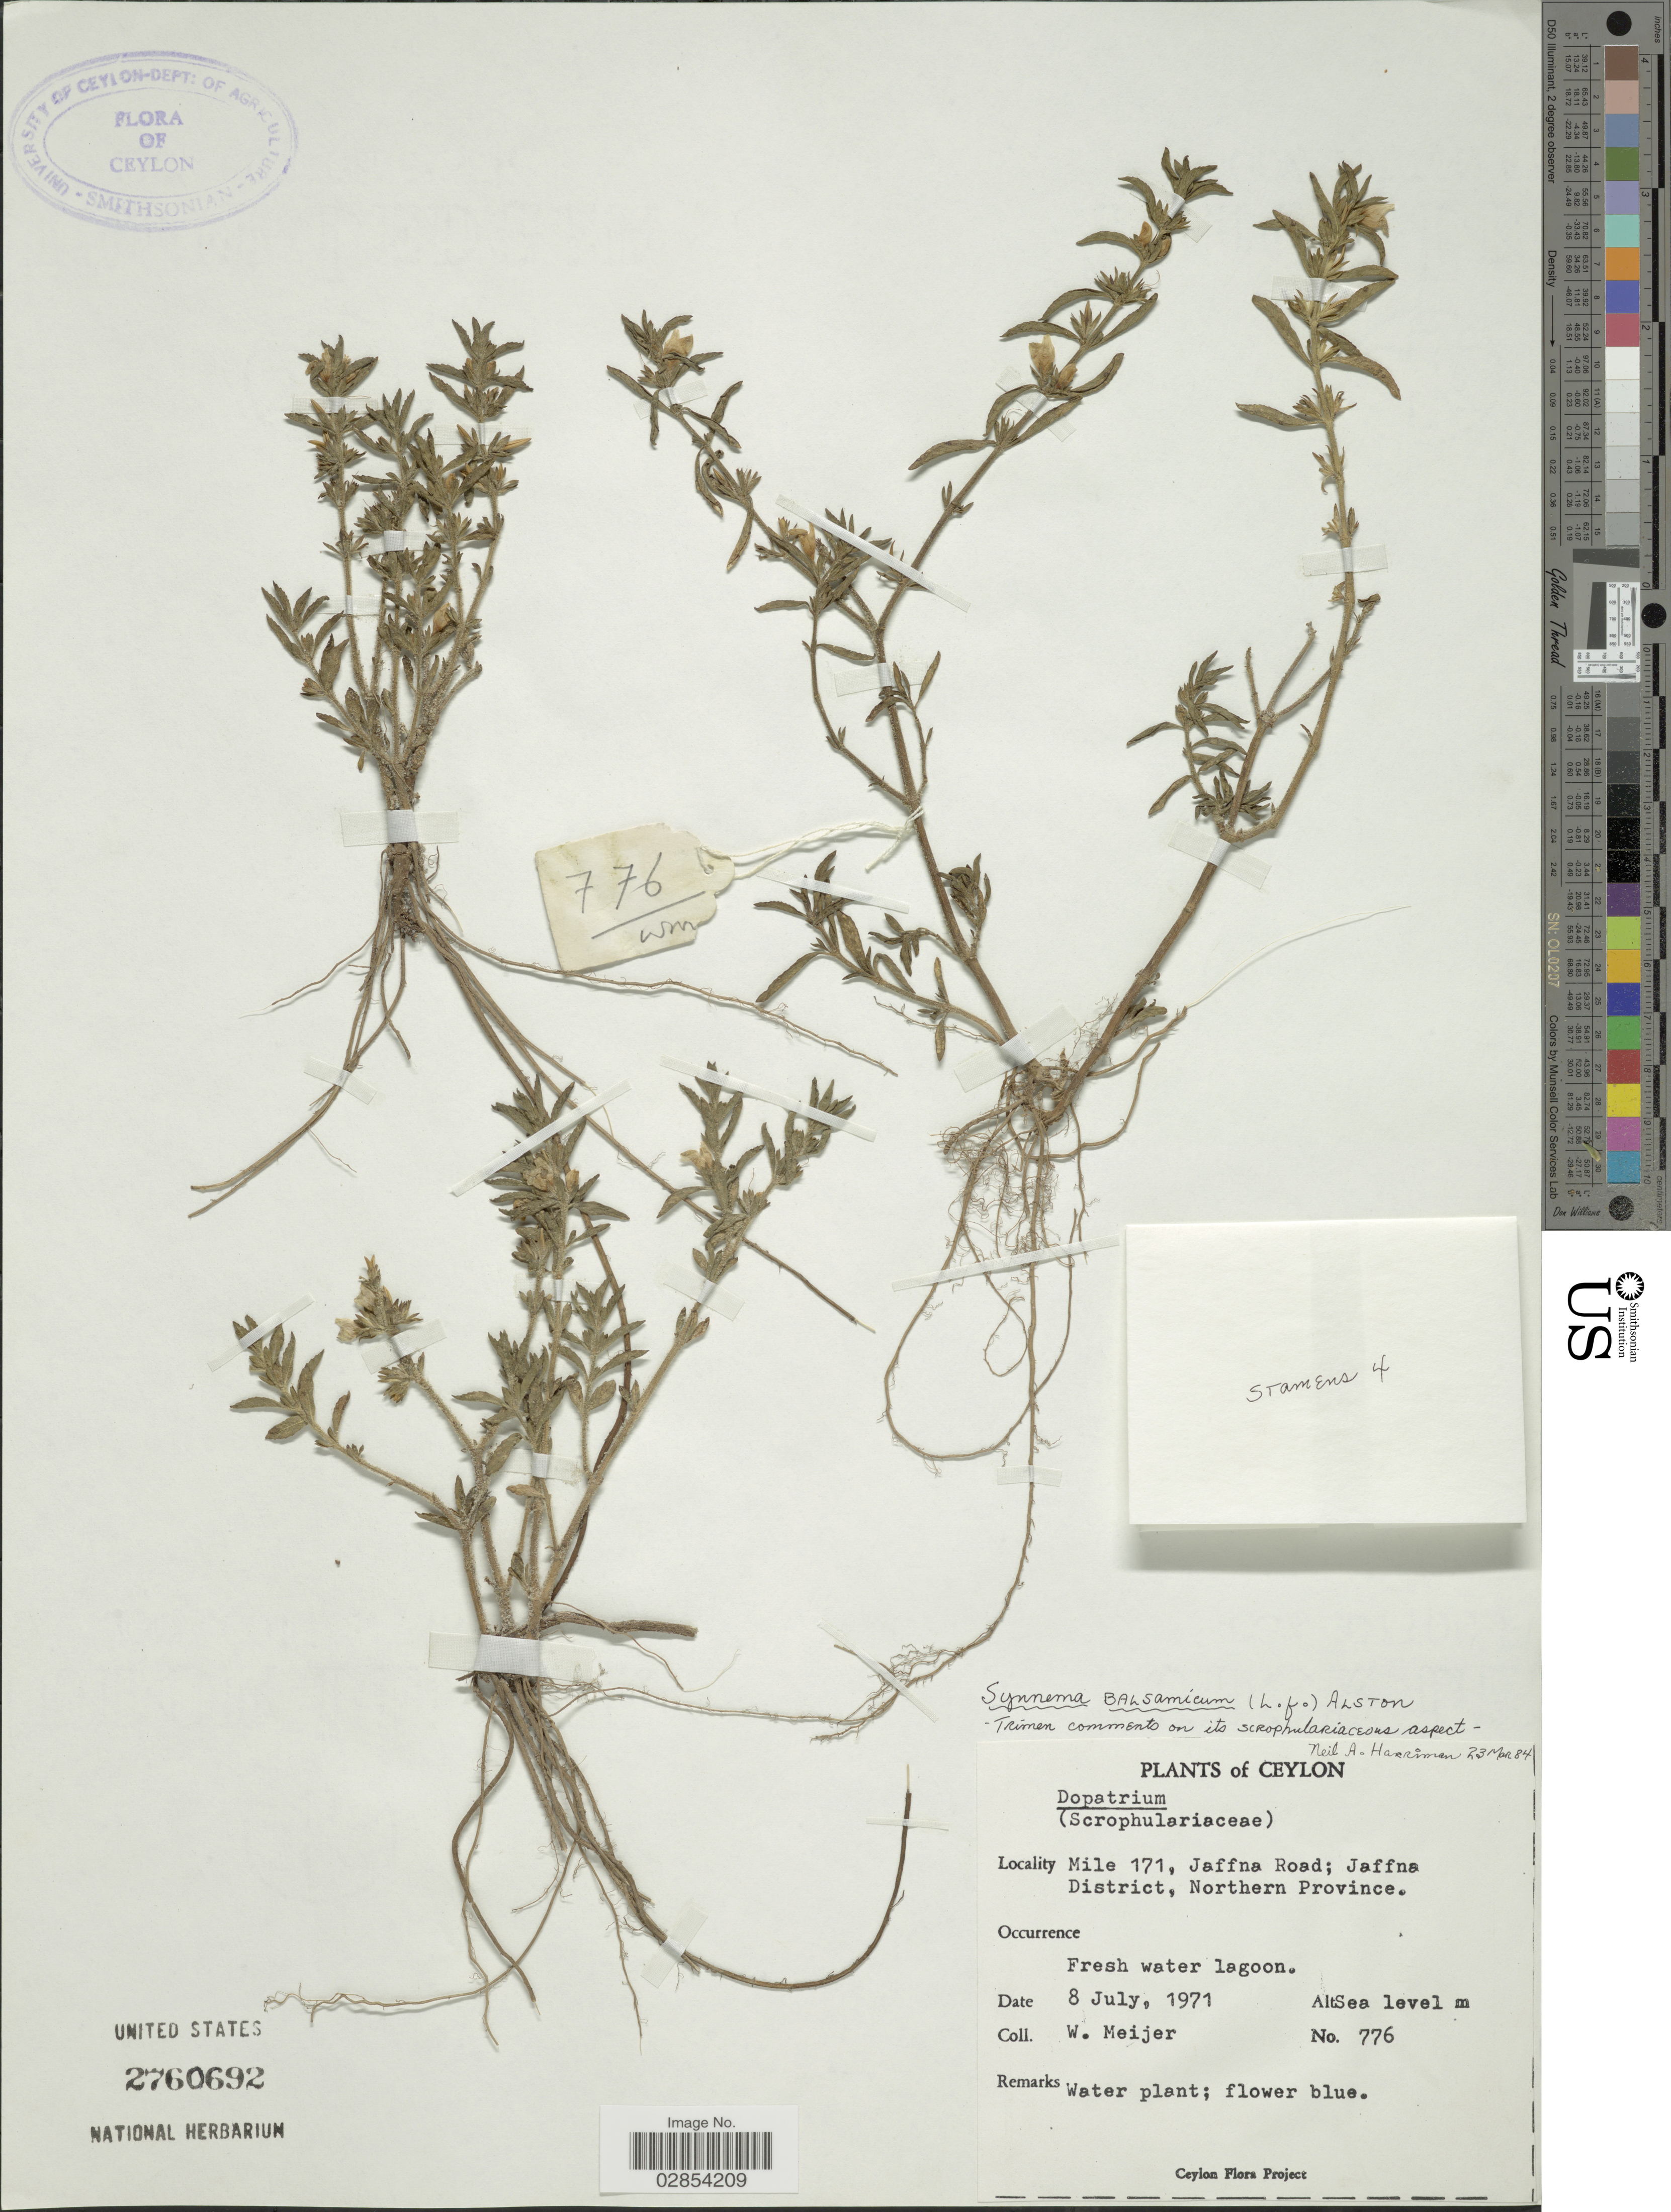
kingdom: Plantae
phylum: Tracheophyta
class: Magnoliopsida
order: Lamiales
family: Acanthaceae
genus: Hygrophila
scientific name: Hygrophila balsamica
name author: Raf.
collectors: W. Meijer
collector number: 776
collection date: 1971-07-08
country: Sri Lanka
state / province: Northern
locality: Mile 171, Jaffna Road; Jaffna District. Ceylon.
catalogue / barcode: US 2760692